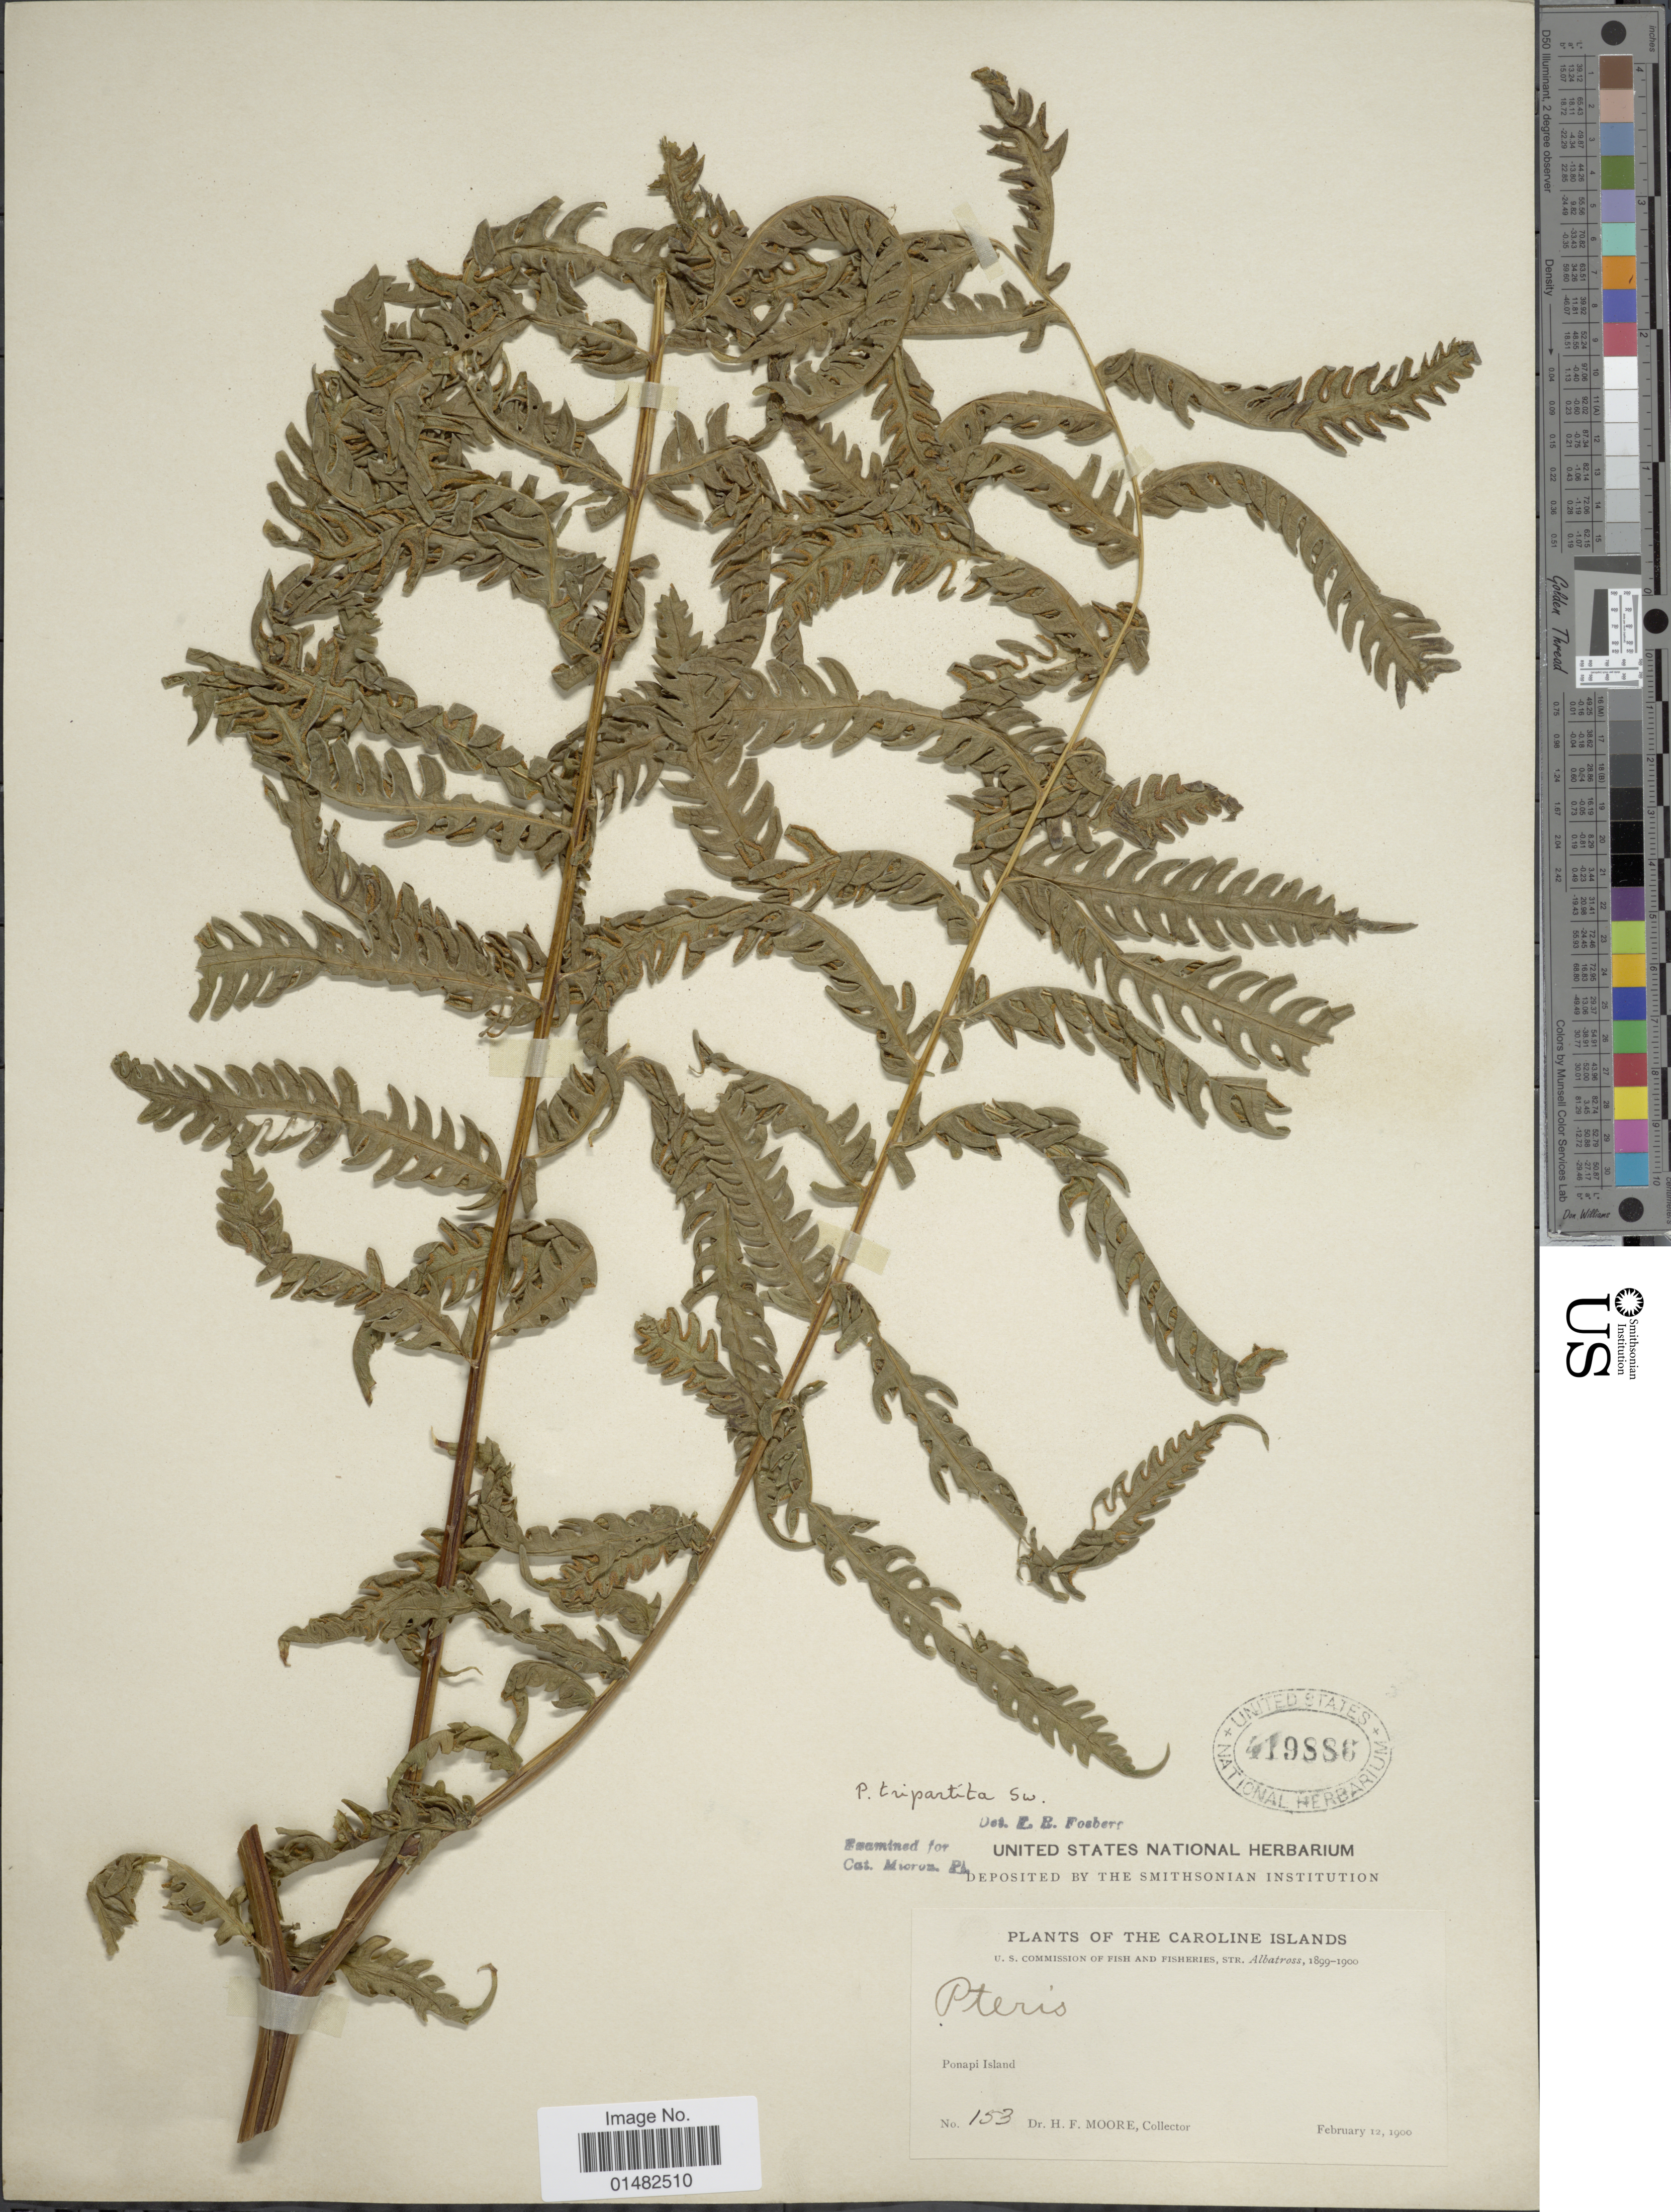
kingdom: Plantae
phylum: Tracheophyta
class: Polypodiopsida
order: Polypodiales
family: Pteridaceae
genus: Pteris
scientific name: Pteris tripartita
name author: Sw.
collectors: H. F. Moore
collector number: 153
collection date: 1900-02-12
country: Micronesia, Federated States of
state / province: Pohnpei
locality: The Caroline Island, Ponapi Island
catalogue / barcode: US 419886